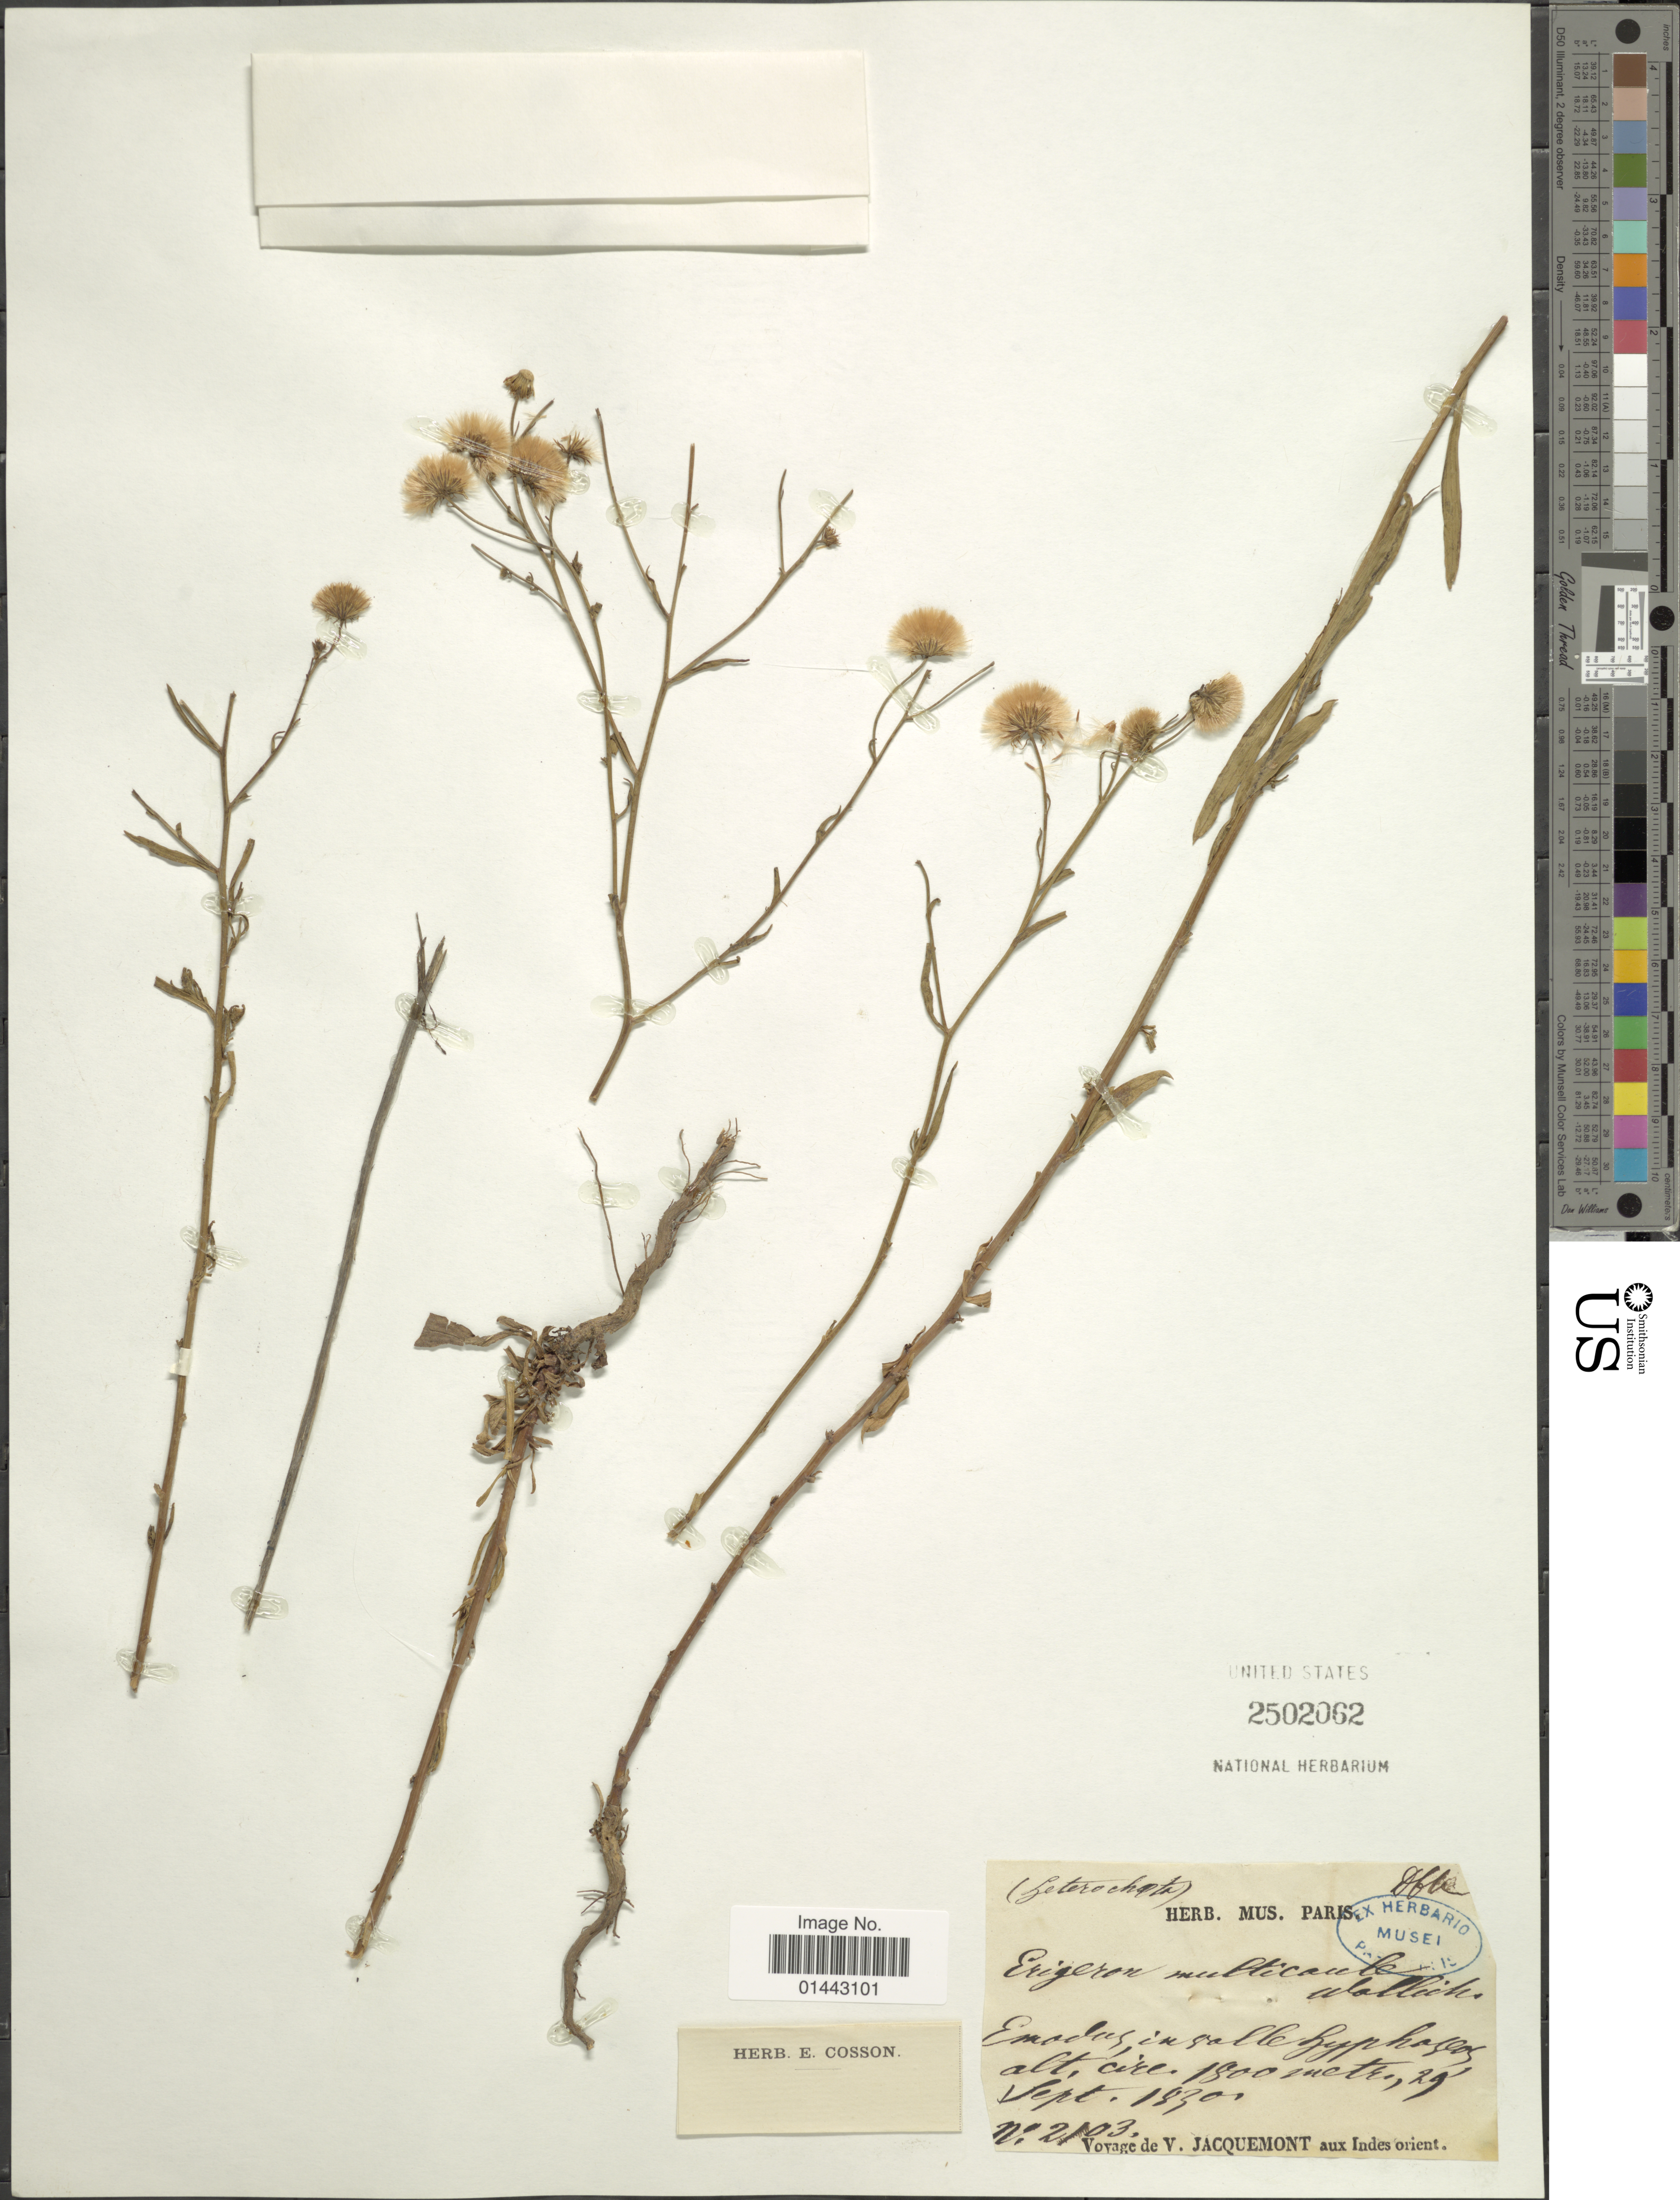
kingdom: Plantae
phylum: Tracheophyta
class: Magnoliopsida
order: Asterales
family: Asteraceae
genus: Erigeron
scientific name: Erigeron multicaulis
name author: Wall. ex DC.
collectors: V. Jacquemont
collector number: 2103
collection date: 1830-09-29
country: India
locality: Emodes in golbhyphoger. [interpreted]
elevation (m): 1800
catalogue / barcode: US 2502062